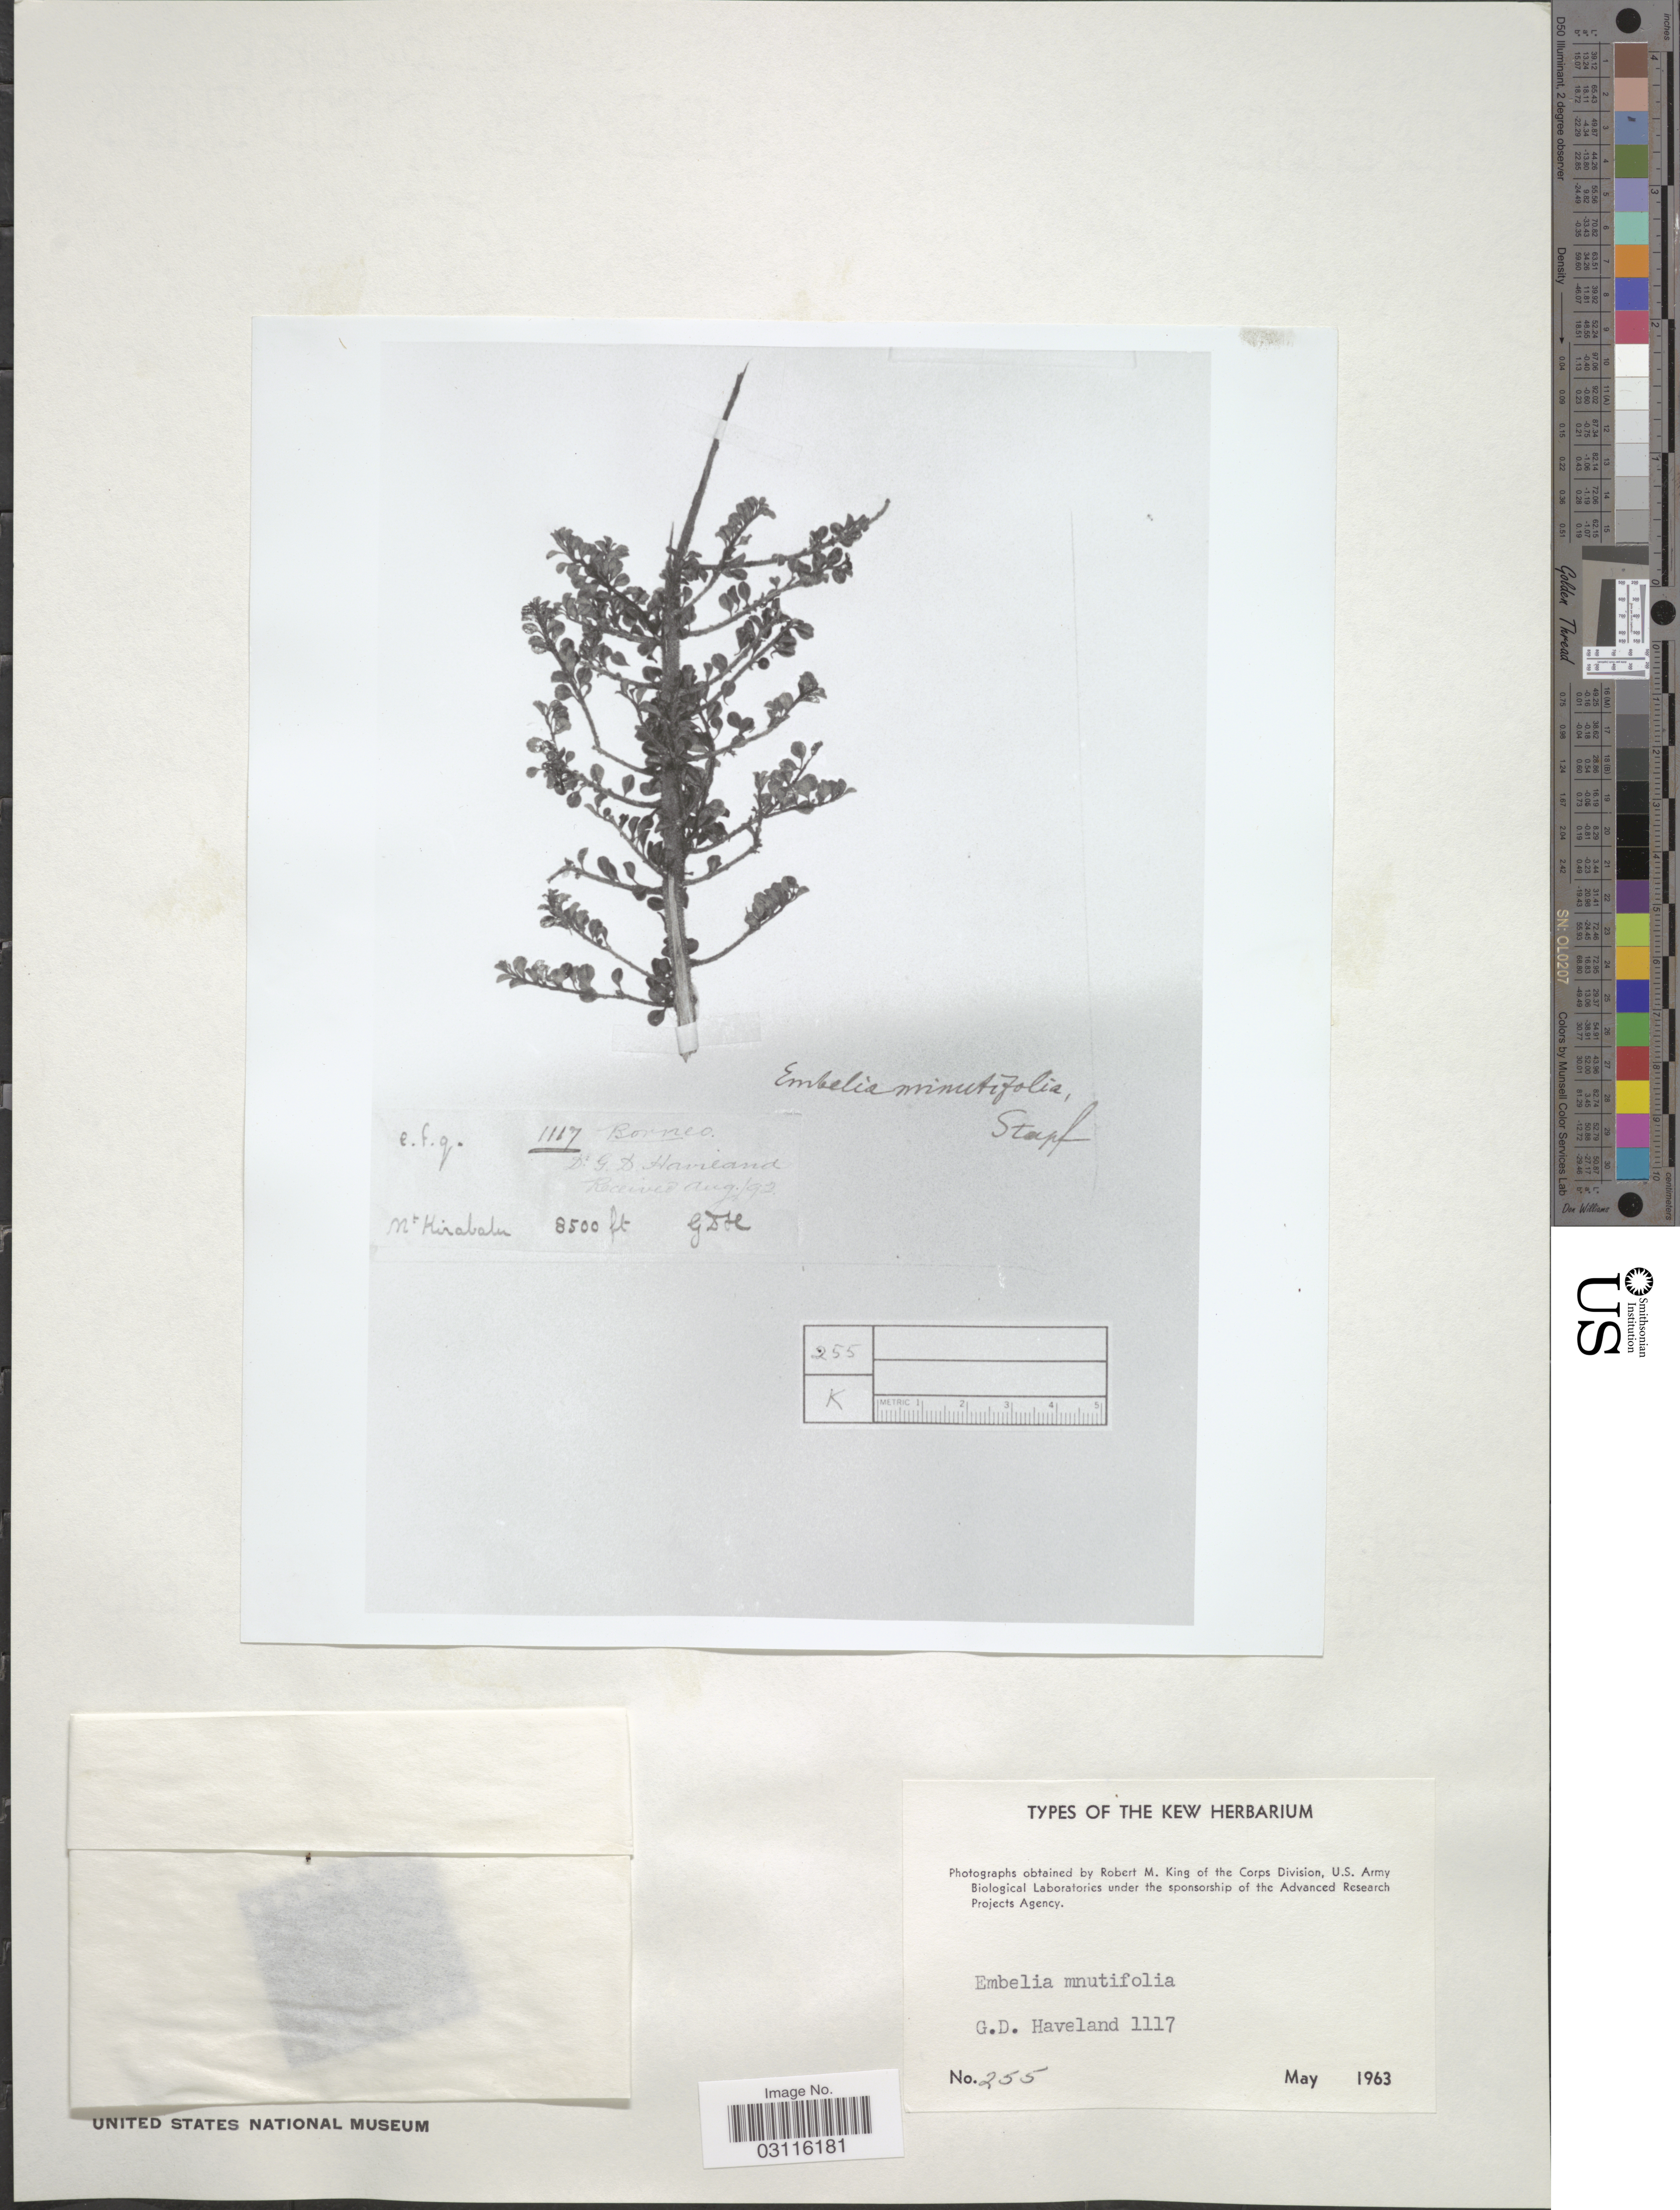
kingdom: Plantae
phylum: Tracheophyta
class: Magnoliopsida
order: Ericales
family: Primulaceae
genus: Embelia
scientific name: Embelia minutifolia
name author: Stapf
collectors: G. Haviland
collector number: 255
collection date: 1963-05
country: Malaysia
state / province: Sabah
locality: Mt Kinabalu.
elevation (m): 2591